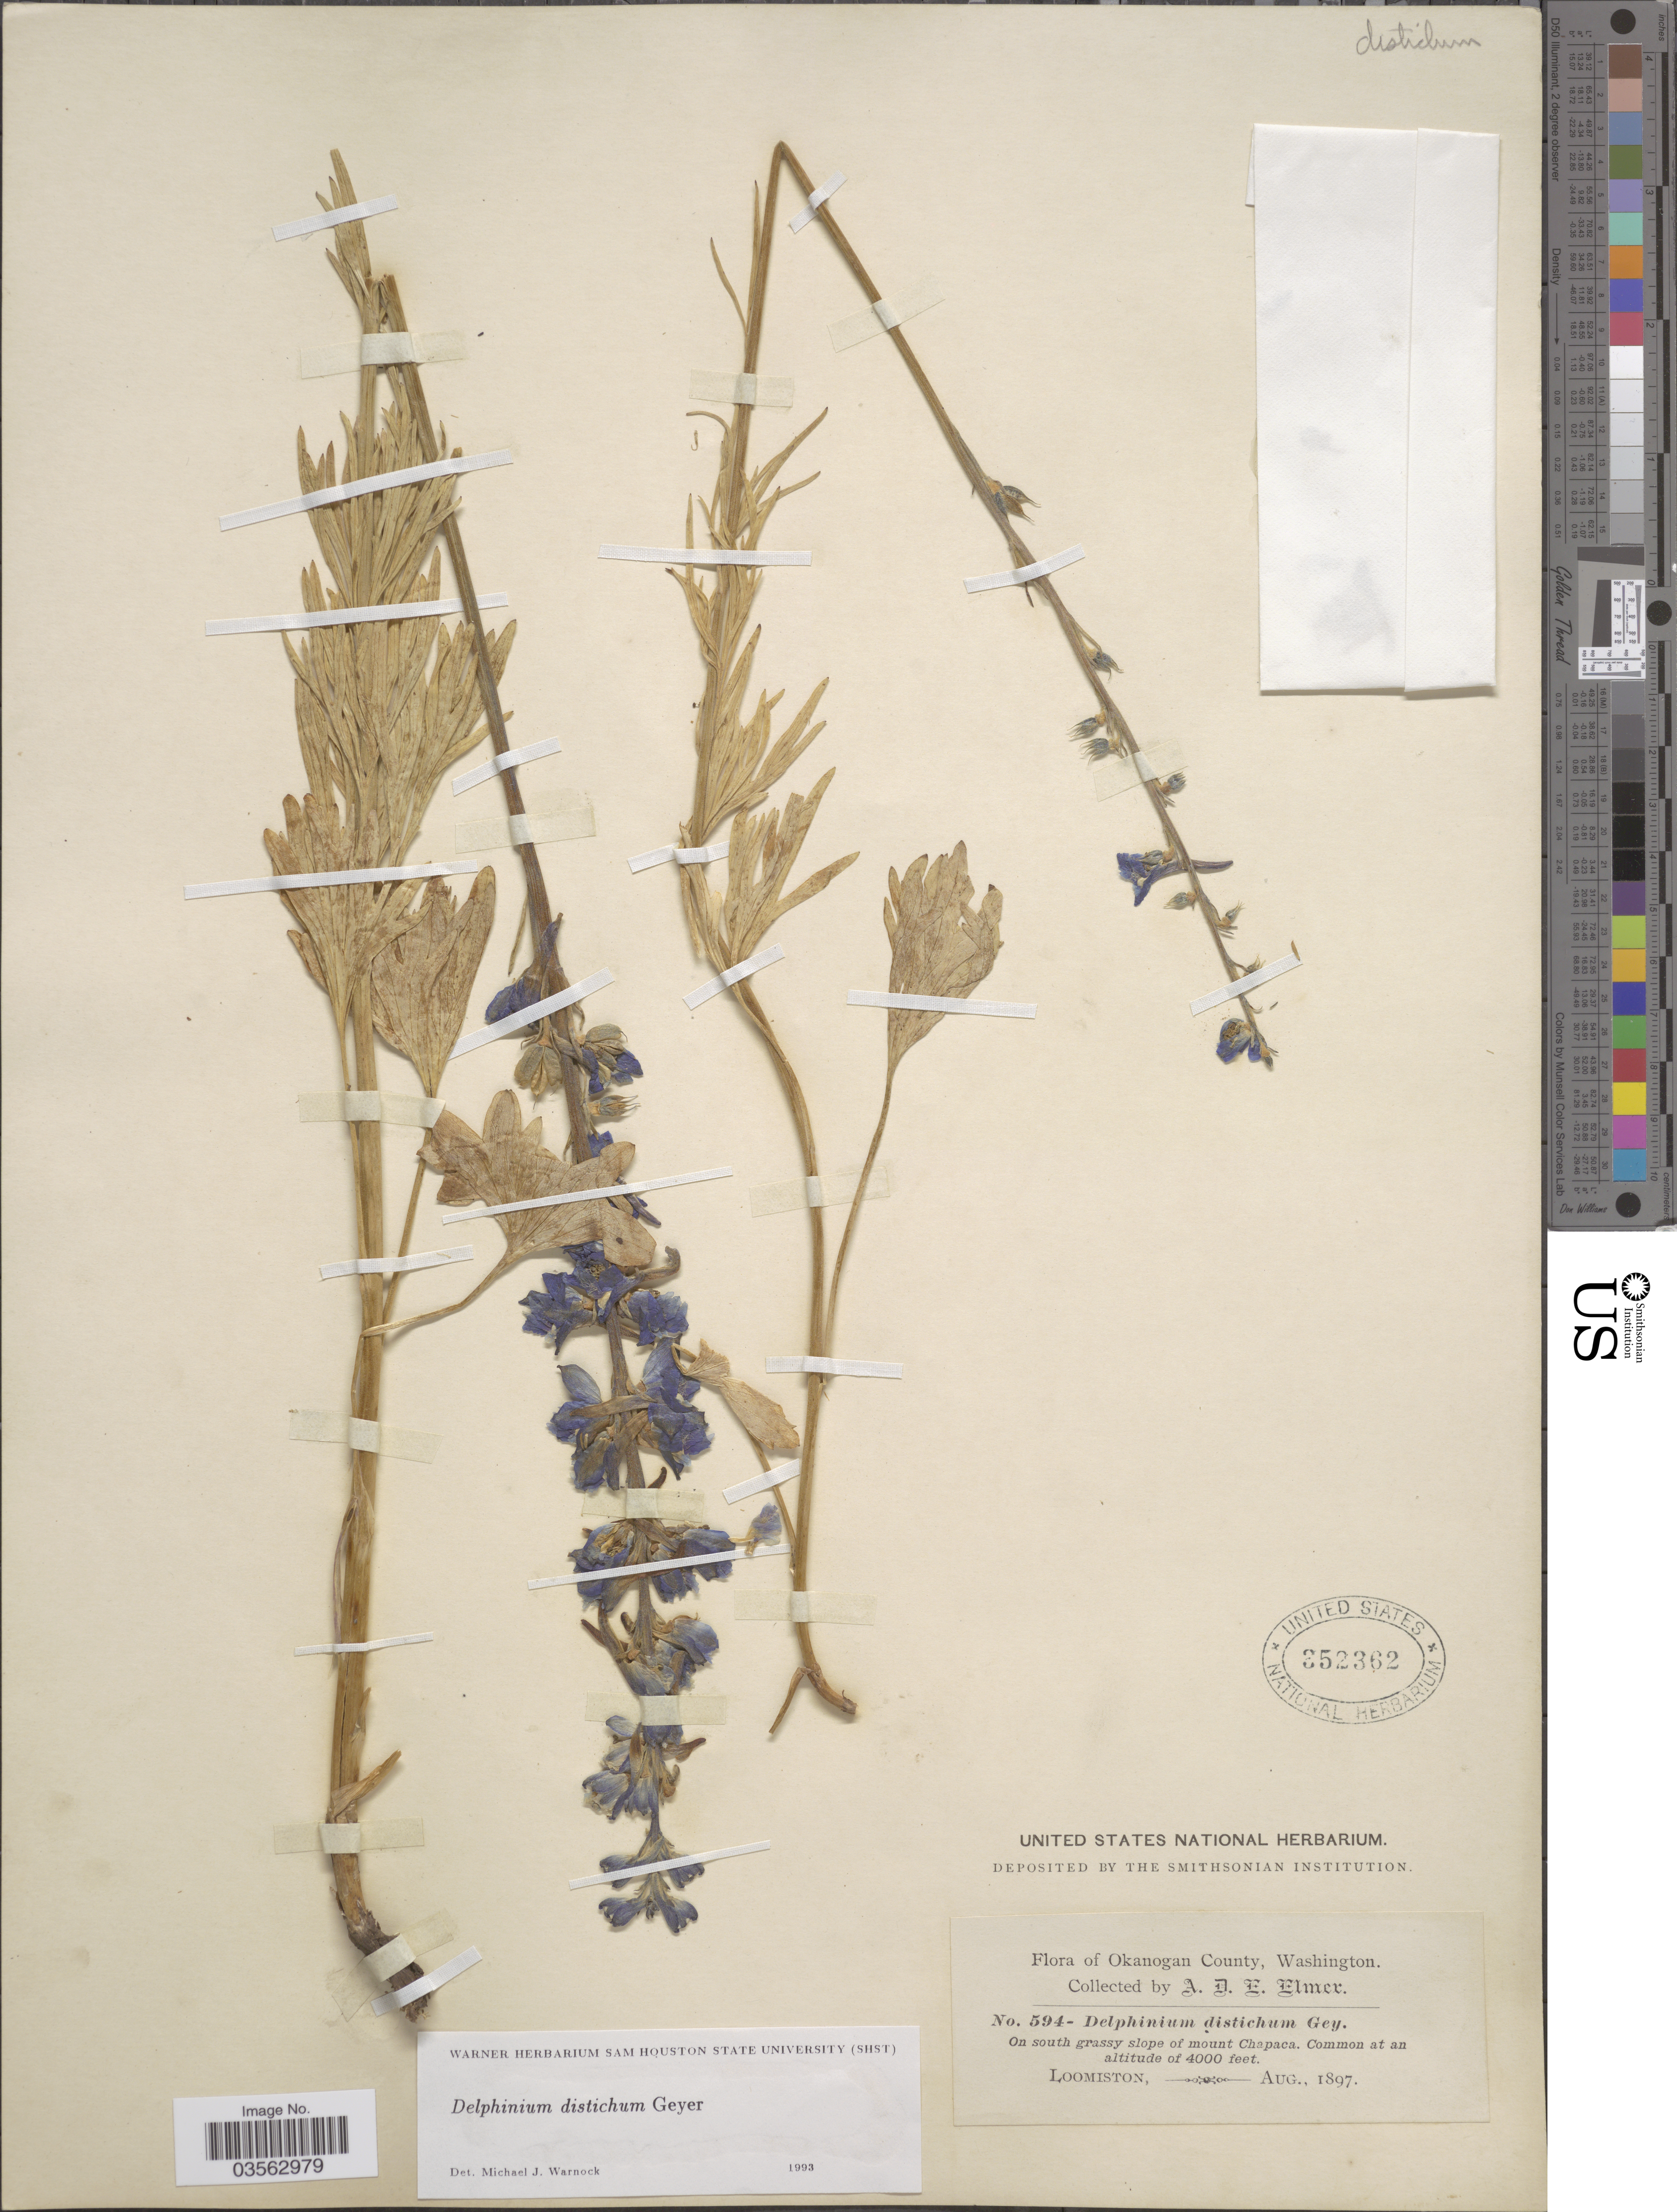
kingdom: Plantae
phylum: Tracheophyta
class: Magnoliopsida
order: Ranunculales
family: Ranunculaceae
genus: Delphinium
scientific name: Delphinium distichum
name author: Geyer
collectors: A. D. E. Elmer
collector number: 594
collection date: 1897-08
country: United States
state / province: Washington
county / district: Okanogan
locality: Okanogan County. Mount Chapaca. Loomiston.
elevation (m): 1219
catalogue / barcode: US 352362